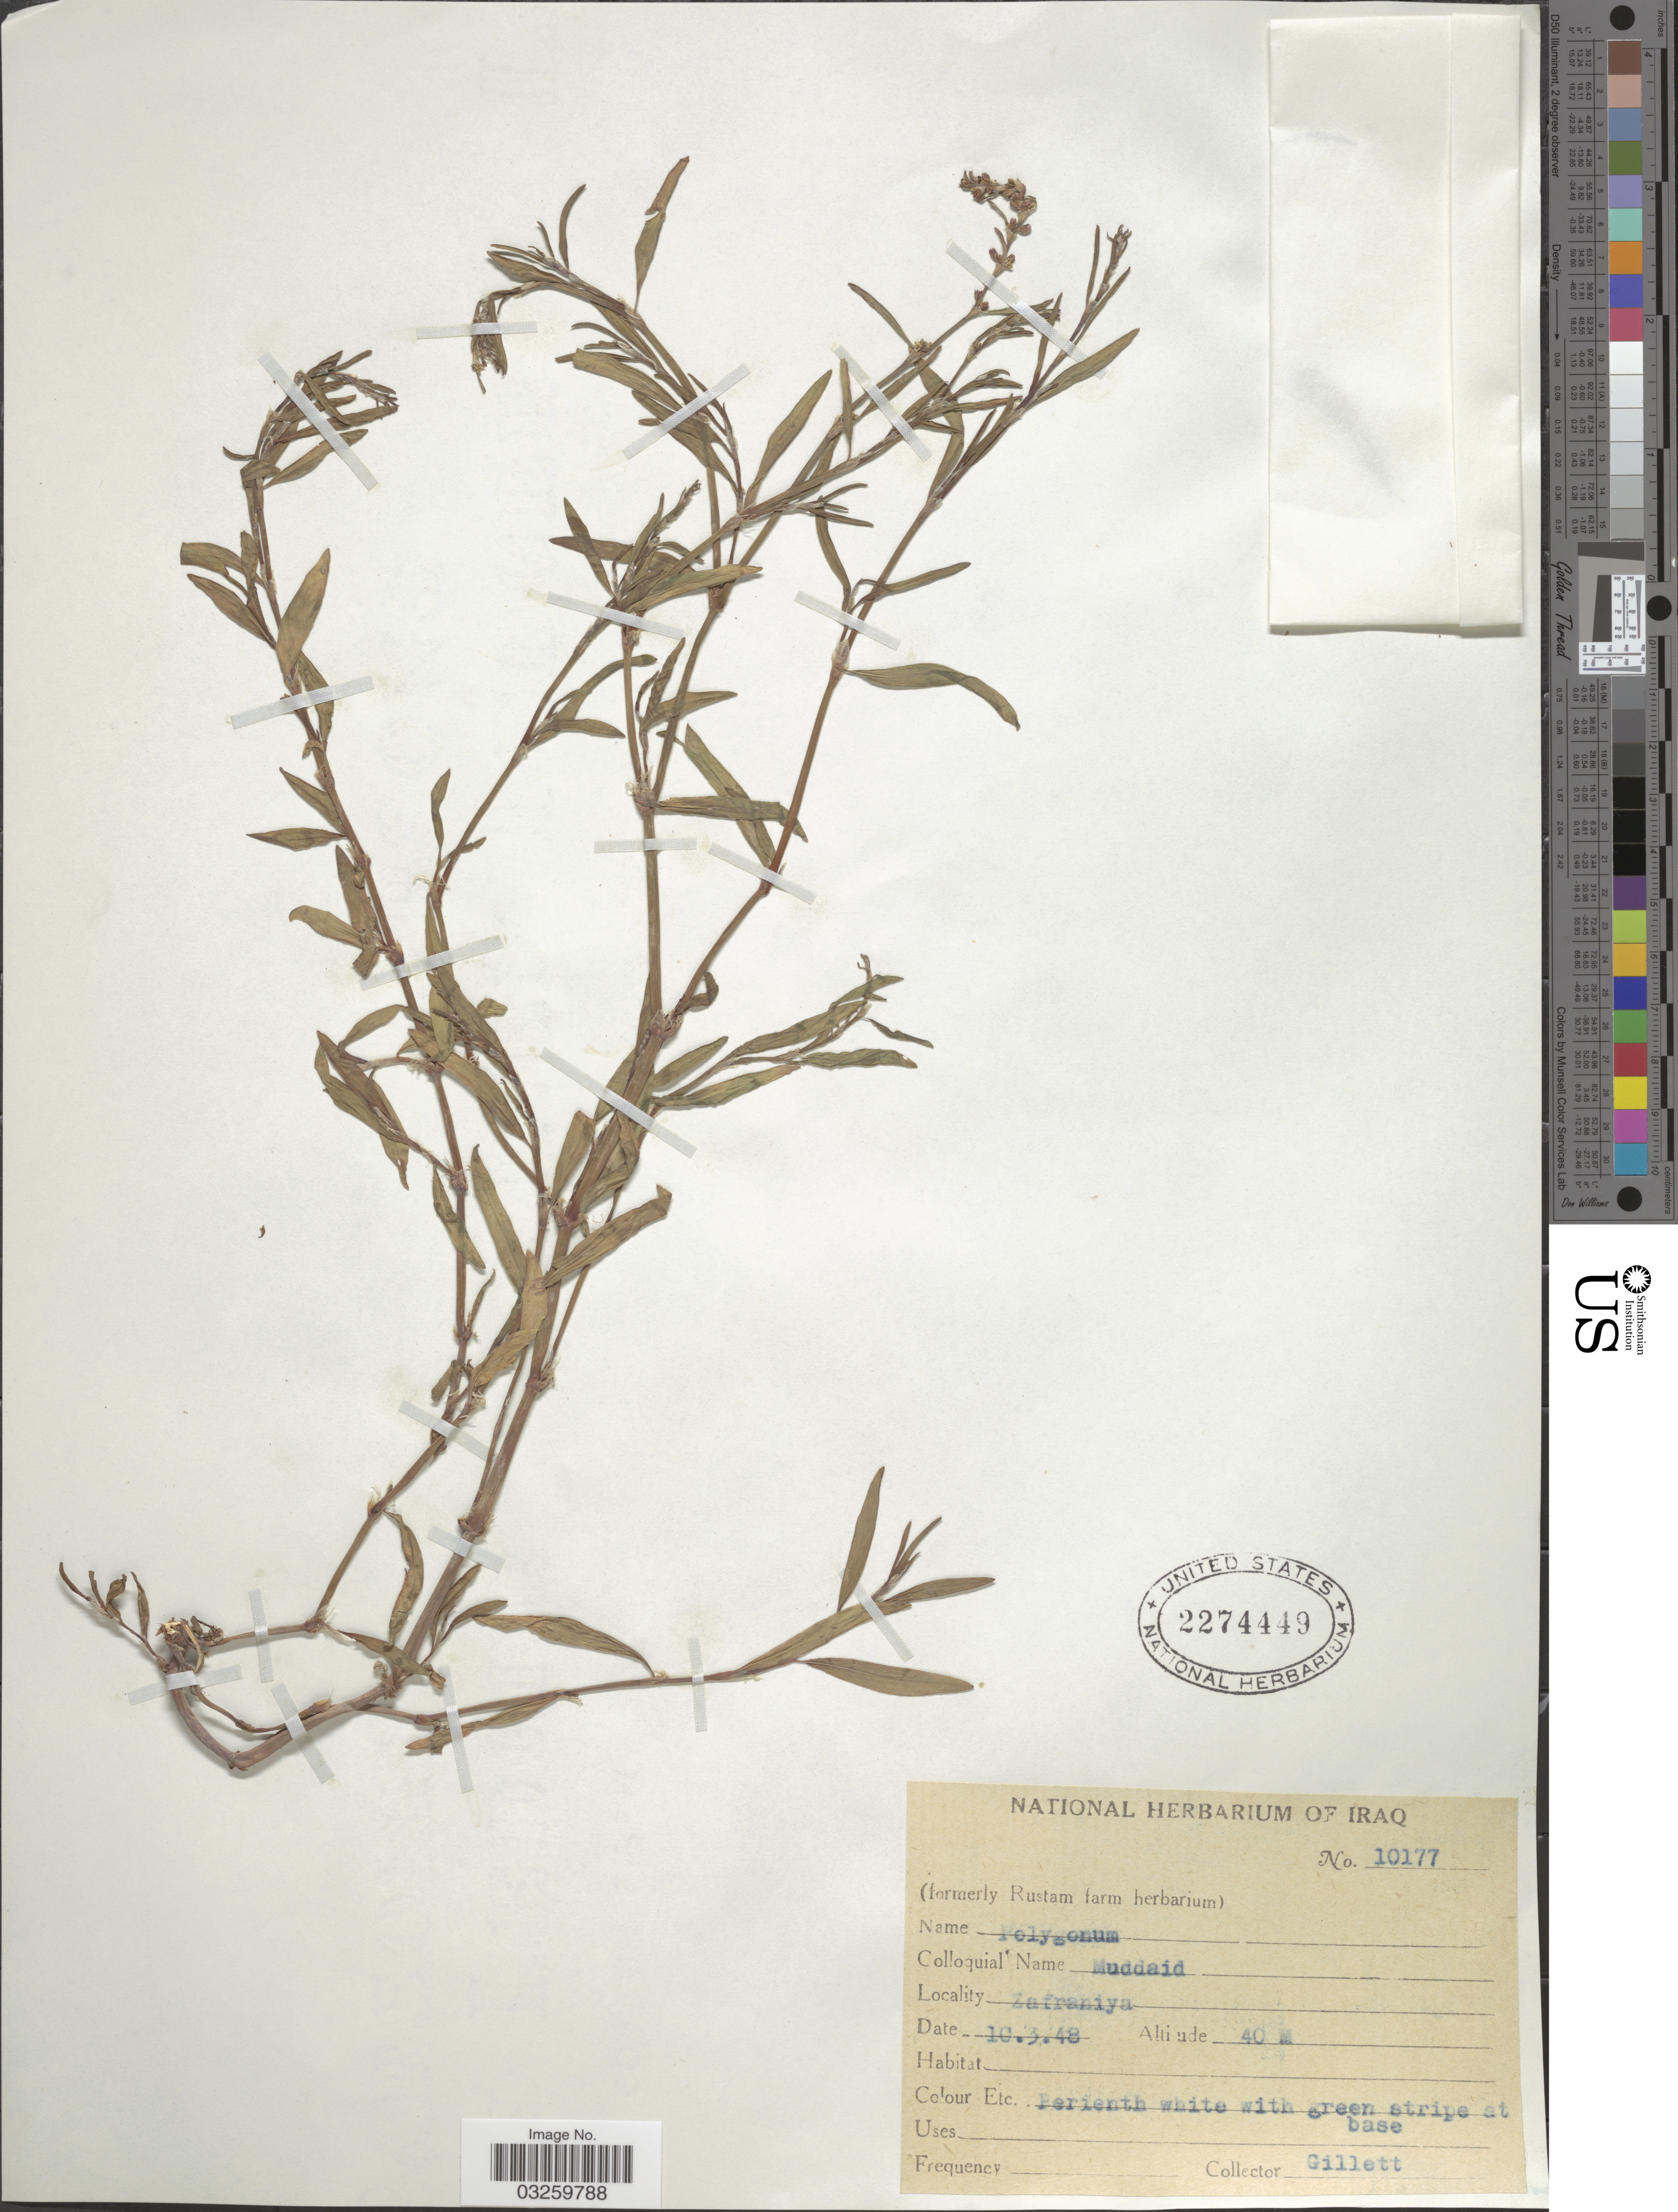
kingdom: Plantae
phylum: Tracheophyta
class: Magnoliopsida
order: Caryophyllales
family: Polygonaceae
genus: Polygonum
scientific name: Polygonum sp.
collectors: Gillett, --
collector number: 10177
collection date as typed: Transcribed d/m/y: 10/3/48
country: Iraq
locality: Zafraniya.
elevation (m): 40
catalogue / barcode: US 2274449